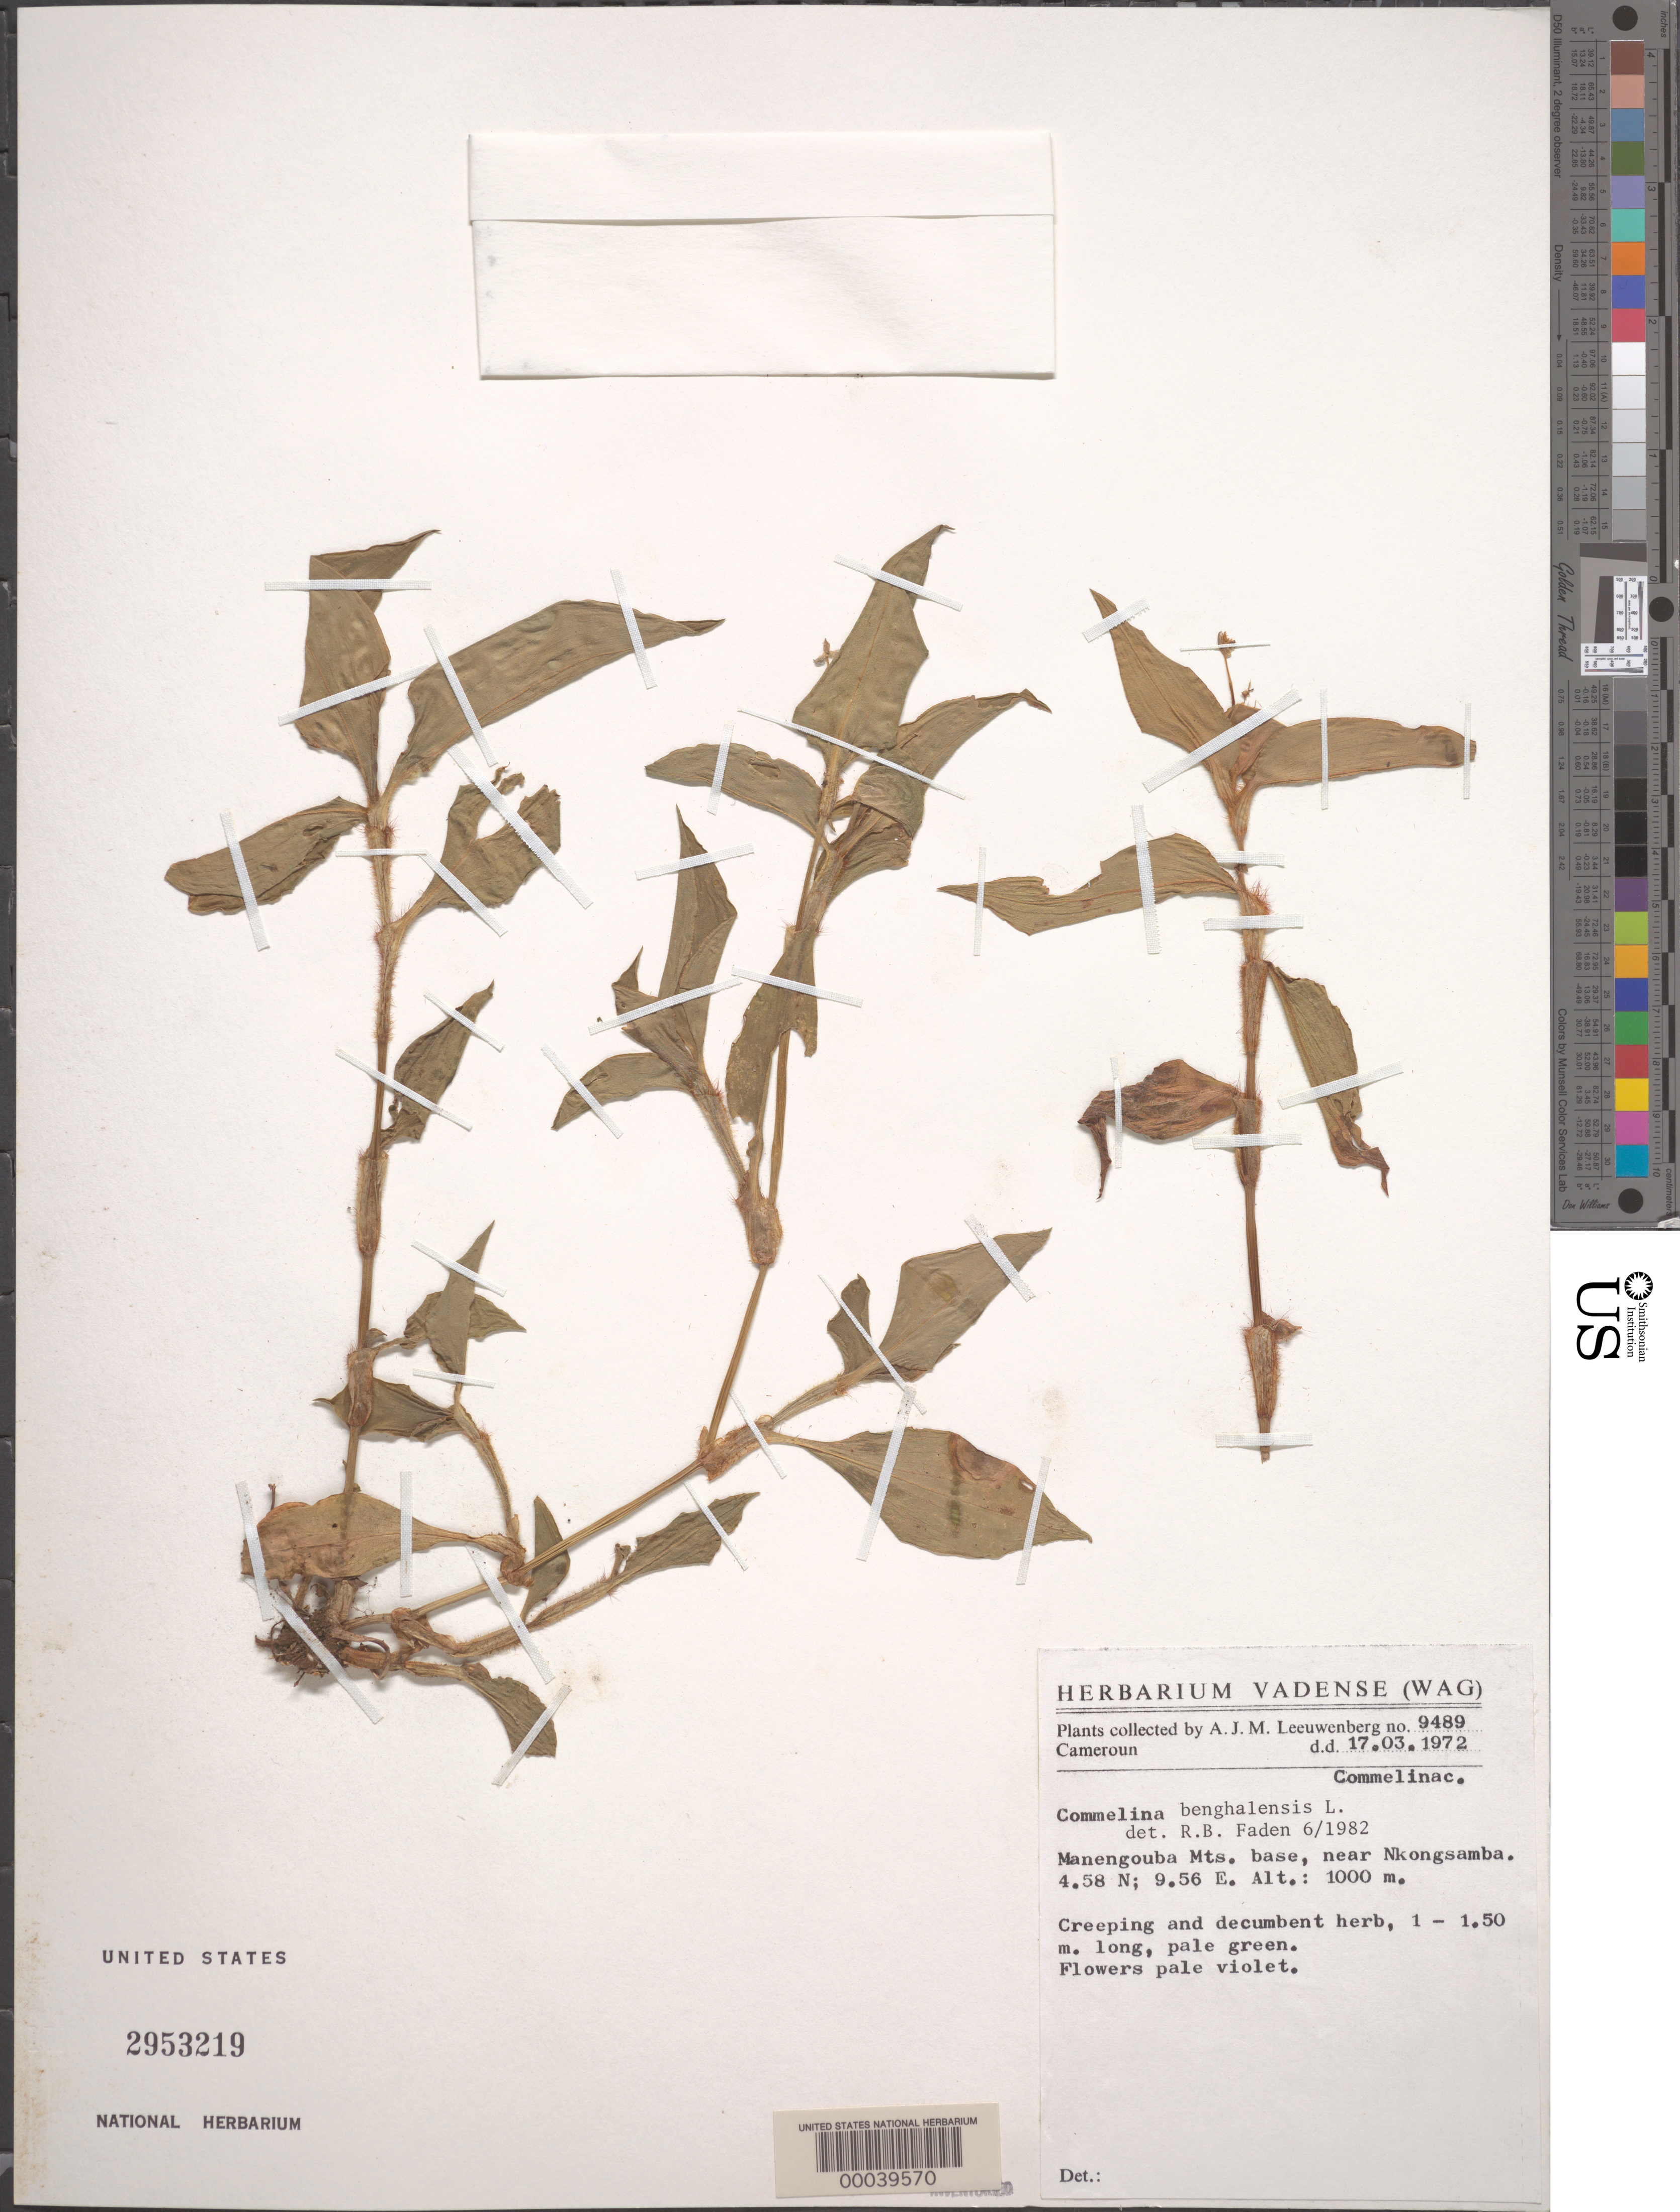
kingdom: Plantae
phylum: Tracheophyta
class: Liliopsida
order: Commelinales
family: Commelinaceae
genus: Commelina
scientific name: Commelina benghalensis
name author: L.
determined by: Faden, Robert B., (US), Smithsonian Institution - National Museum of Natural History (UNITED STATES)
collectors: A. J. M. Leeuwenberg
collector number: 9489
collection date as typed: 17 Mar 1972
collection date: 1972-03-17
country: Cameroon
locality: Manengouba mountains, near nkongsamba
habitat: Mountain base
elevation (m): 1000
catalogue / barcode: US 2953219